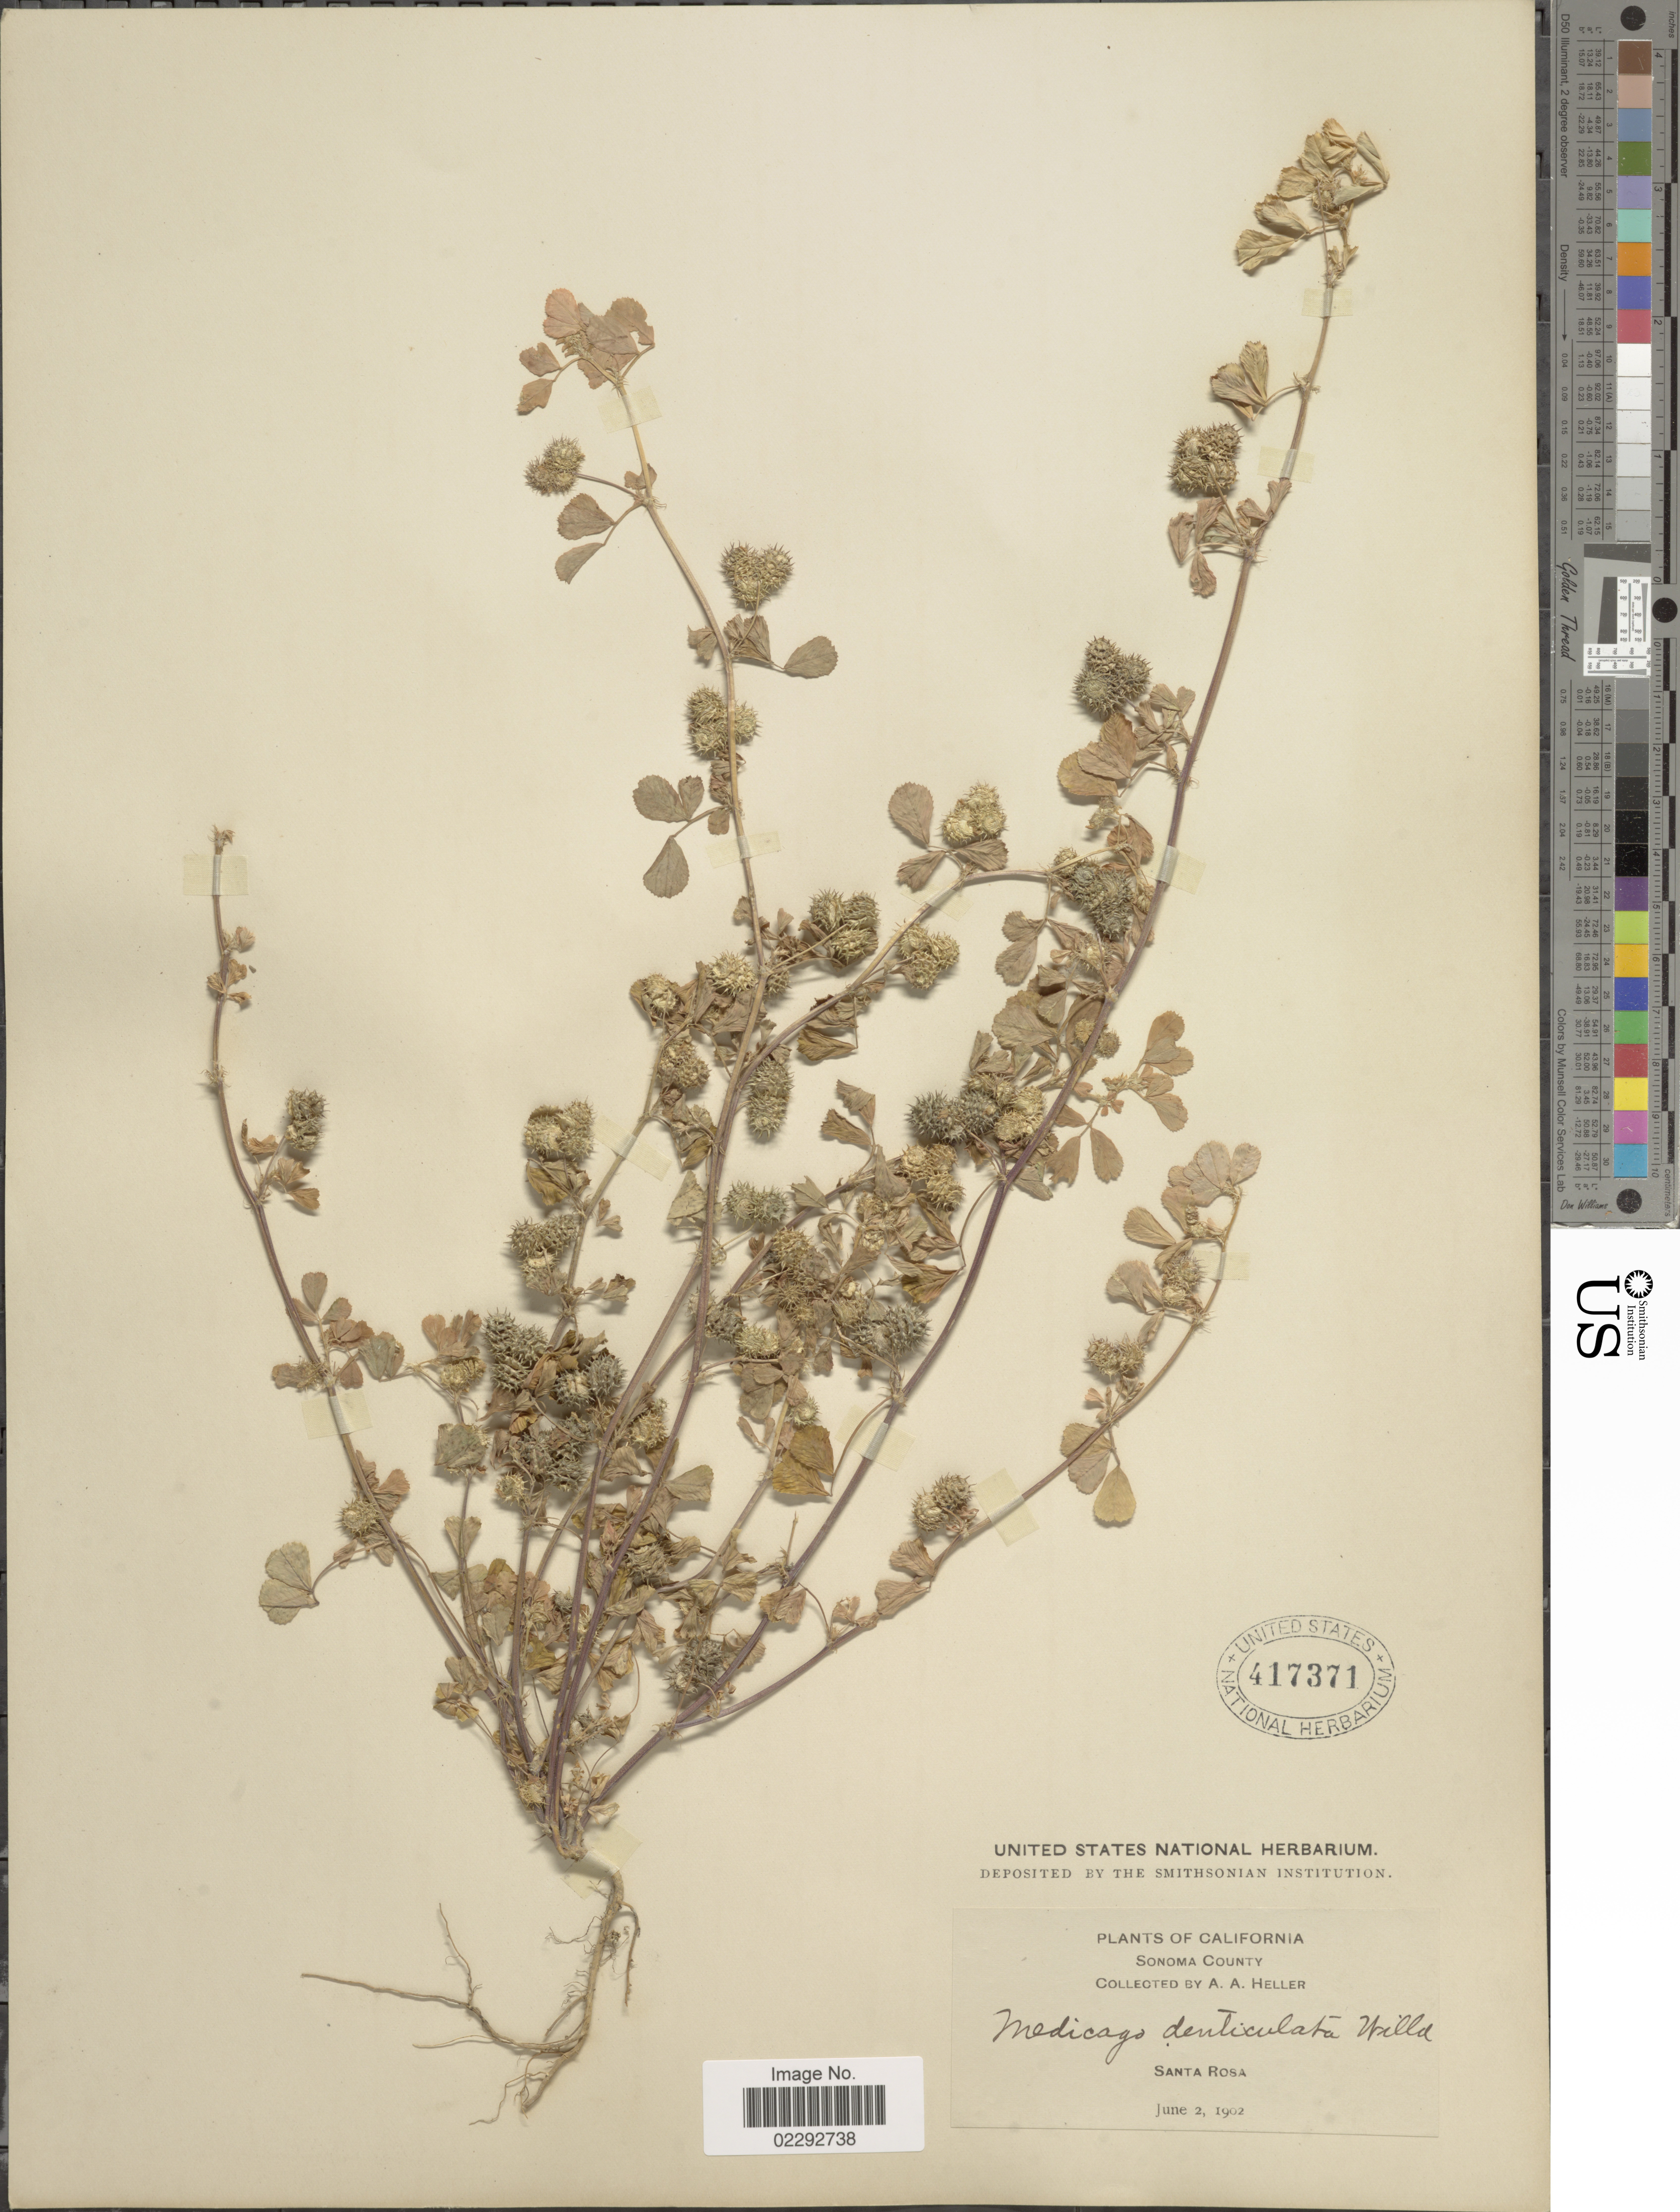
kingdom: Plantae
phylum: Tracheophyta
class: Magnoliopsida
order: Fabales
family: Fabaceae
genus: Medicago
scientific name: Medicago hispida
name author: Gaertn.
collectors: A. A. Heller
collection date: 1902-06-02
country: United States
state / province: California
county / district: Sonoma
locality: Sonoma County. Santa Rosa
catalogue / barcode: US 417371